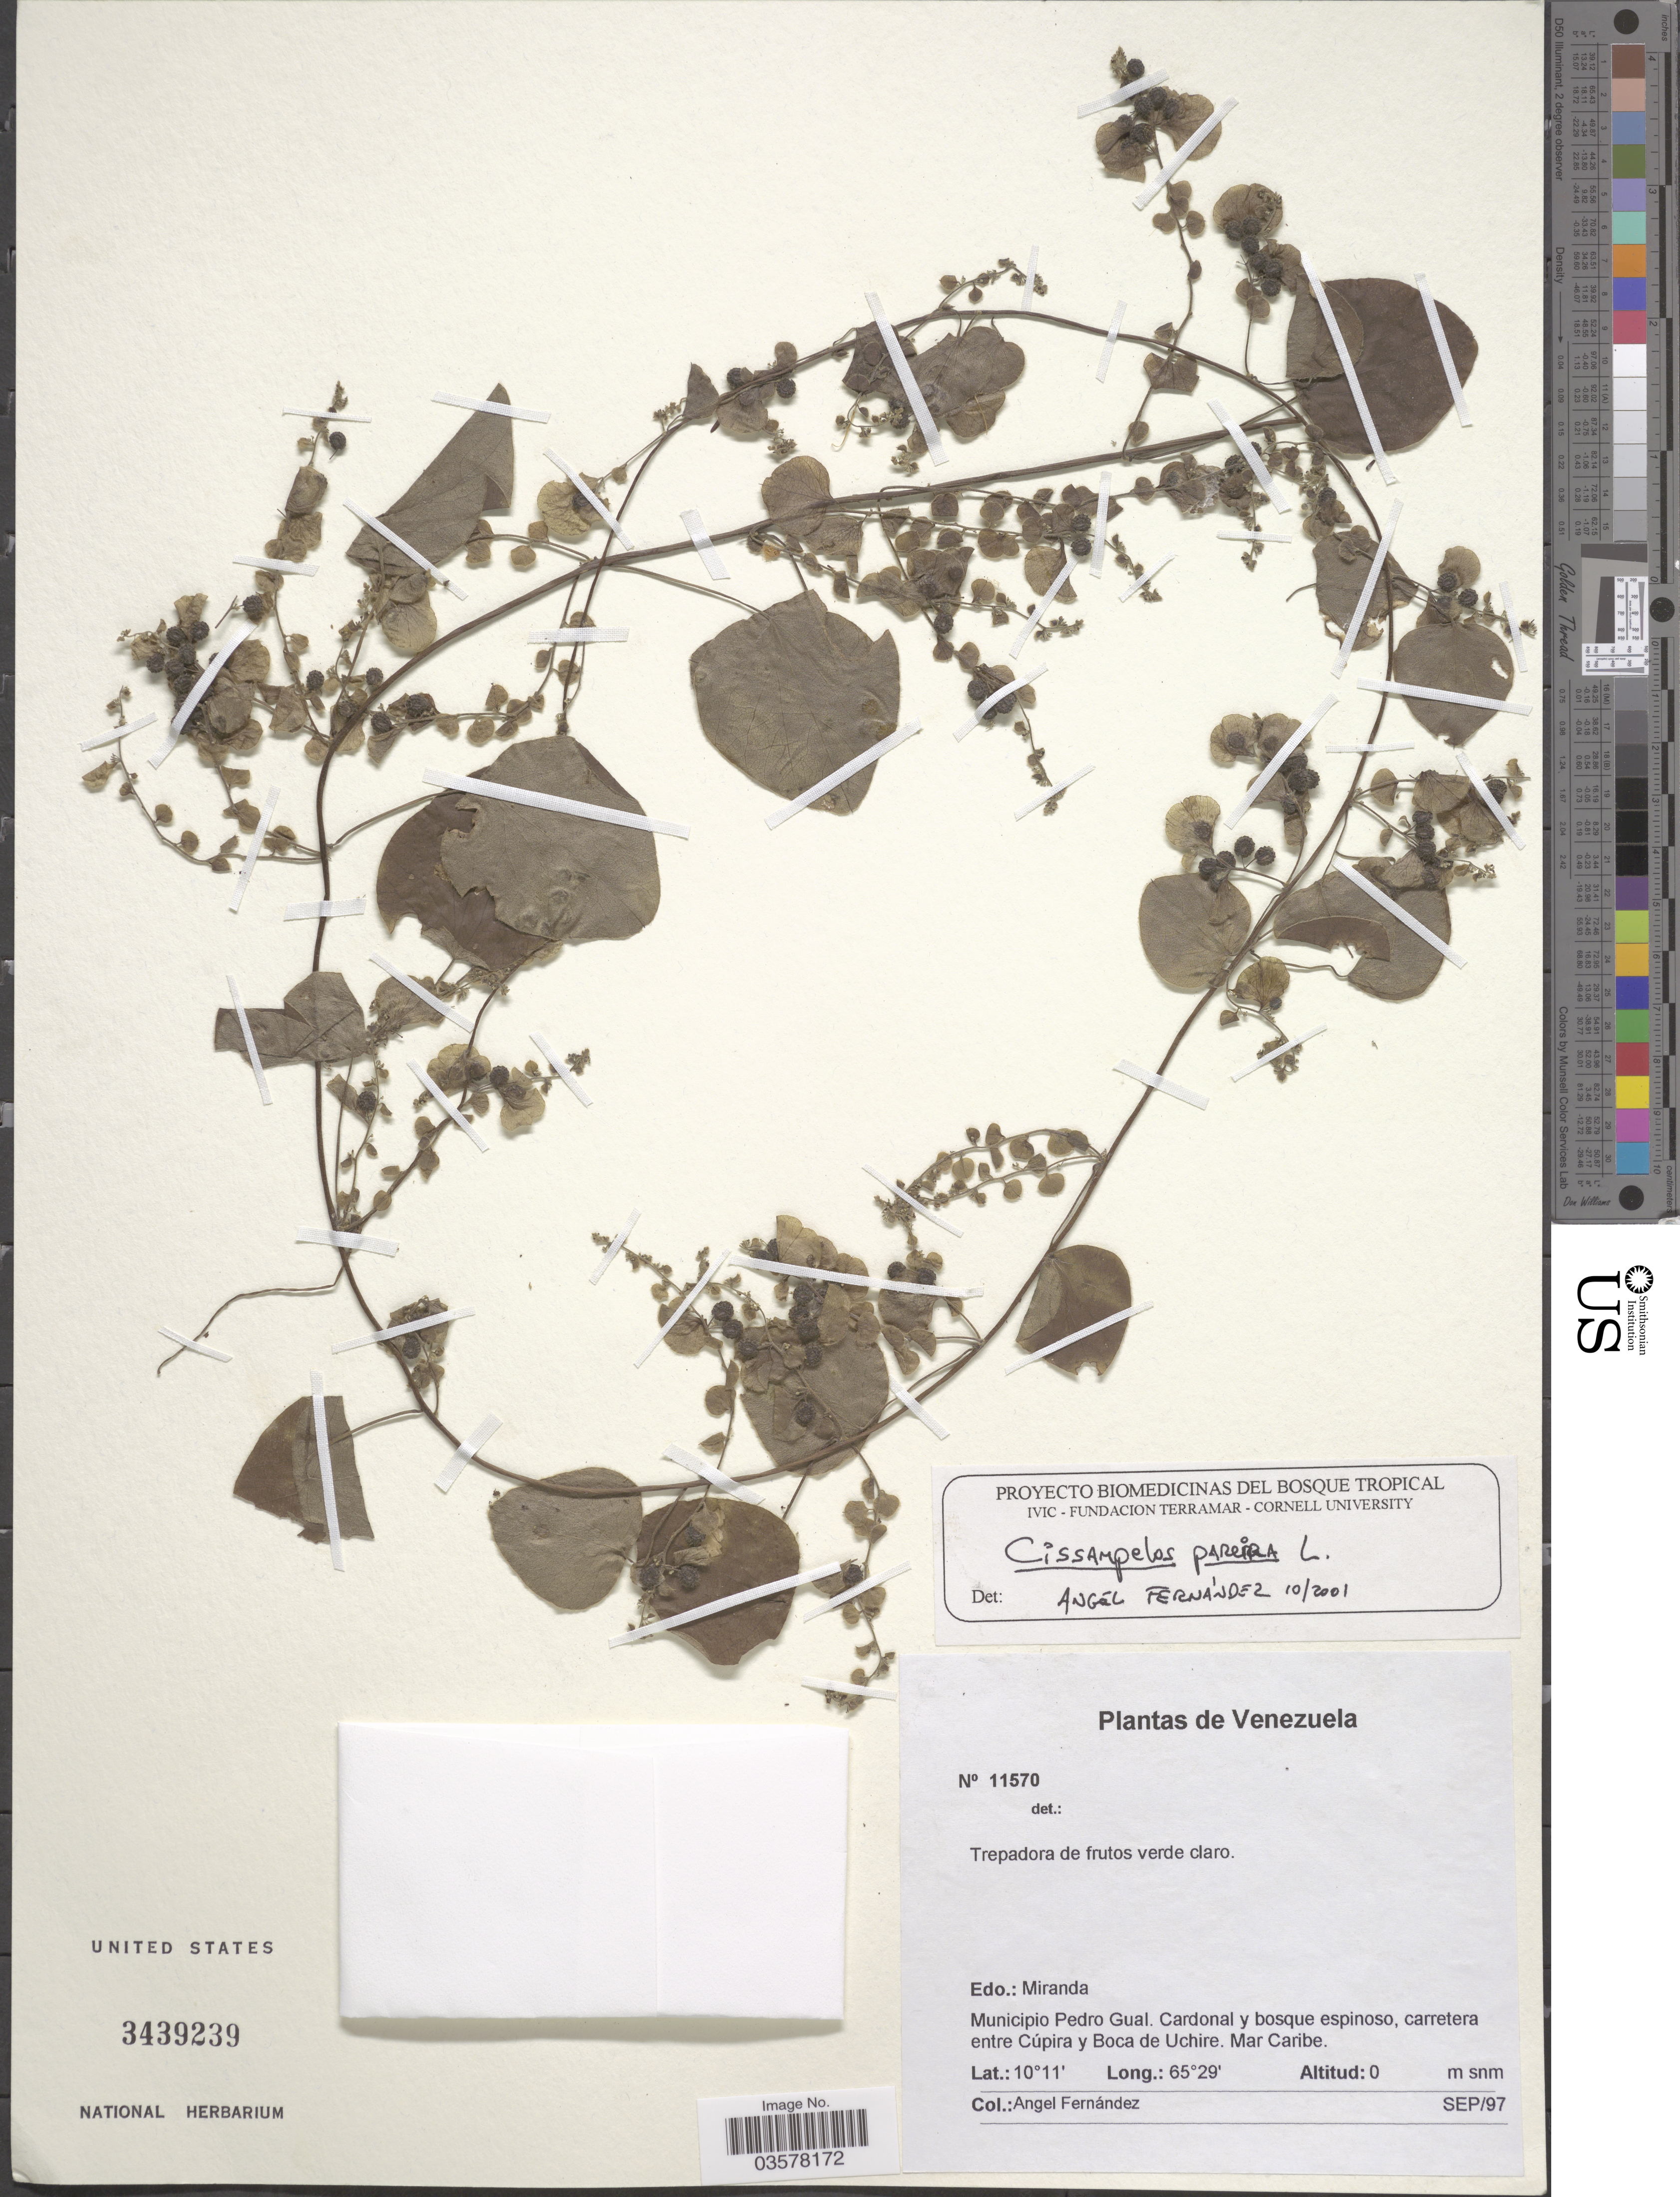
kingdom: Plantae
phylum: Tracheophyta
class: Magnoliopsida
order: Ranunculales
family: Menispermaceae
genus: Cissampelos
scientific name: Cissampelos pareira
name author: L.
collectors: Á. Fernández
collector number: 11570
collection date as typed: Transcribed d/m/y: /9/97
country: Venezuela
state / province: Miranda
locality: Municipio Pedro Gual. Cardonal y bosque espinoso, carretera entre Cúpira y Boca de Uchire. Mar Caribe.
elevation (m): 0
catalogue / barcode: US 3439239